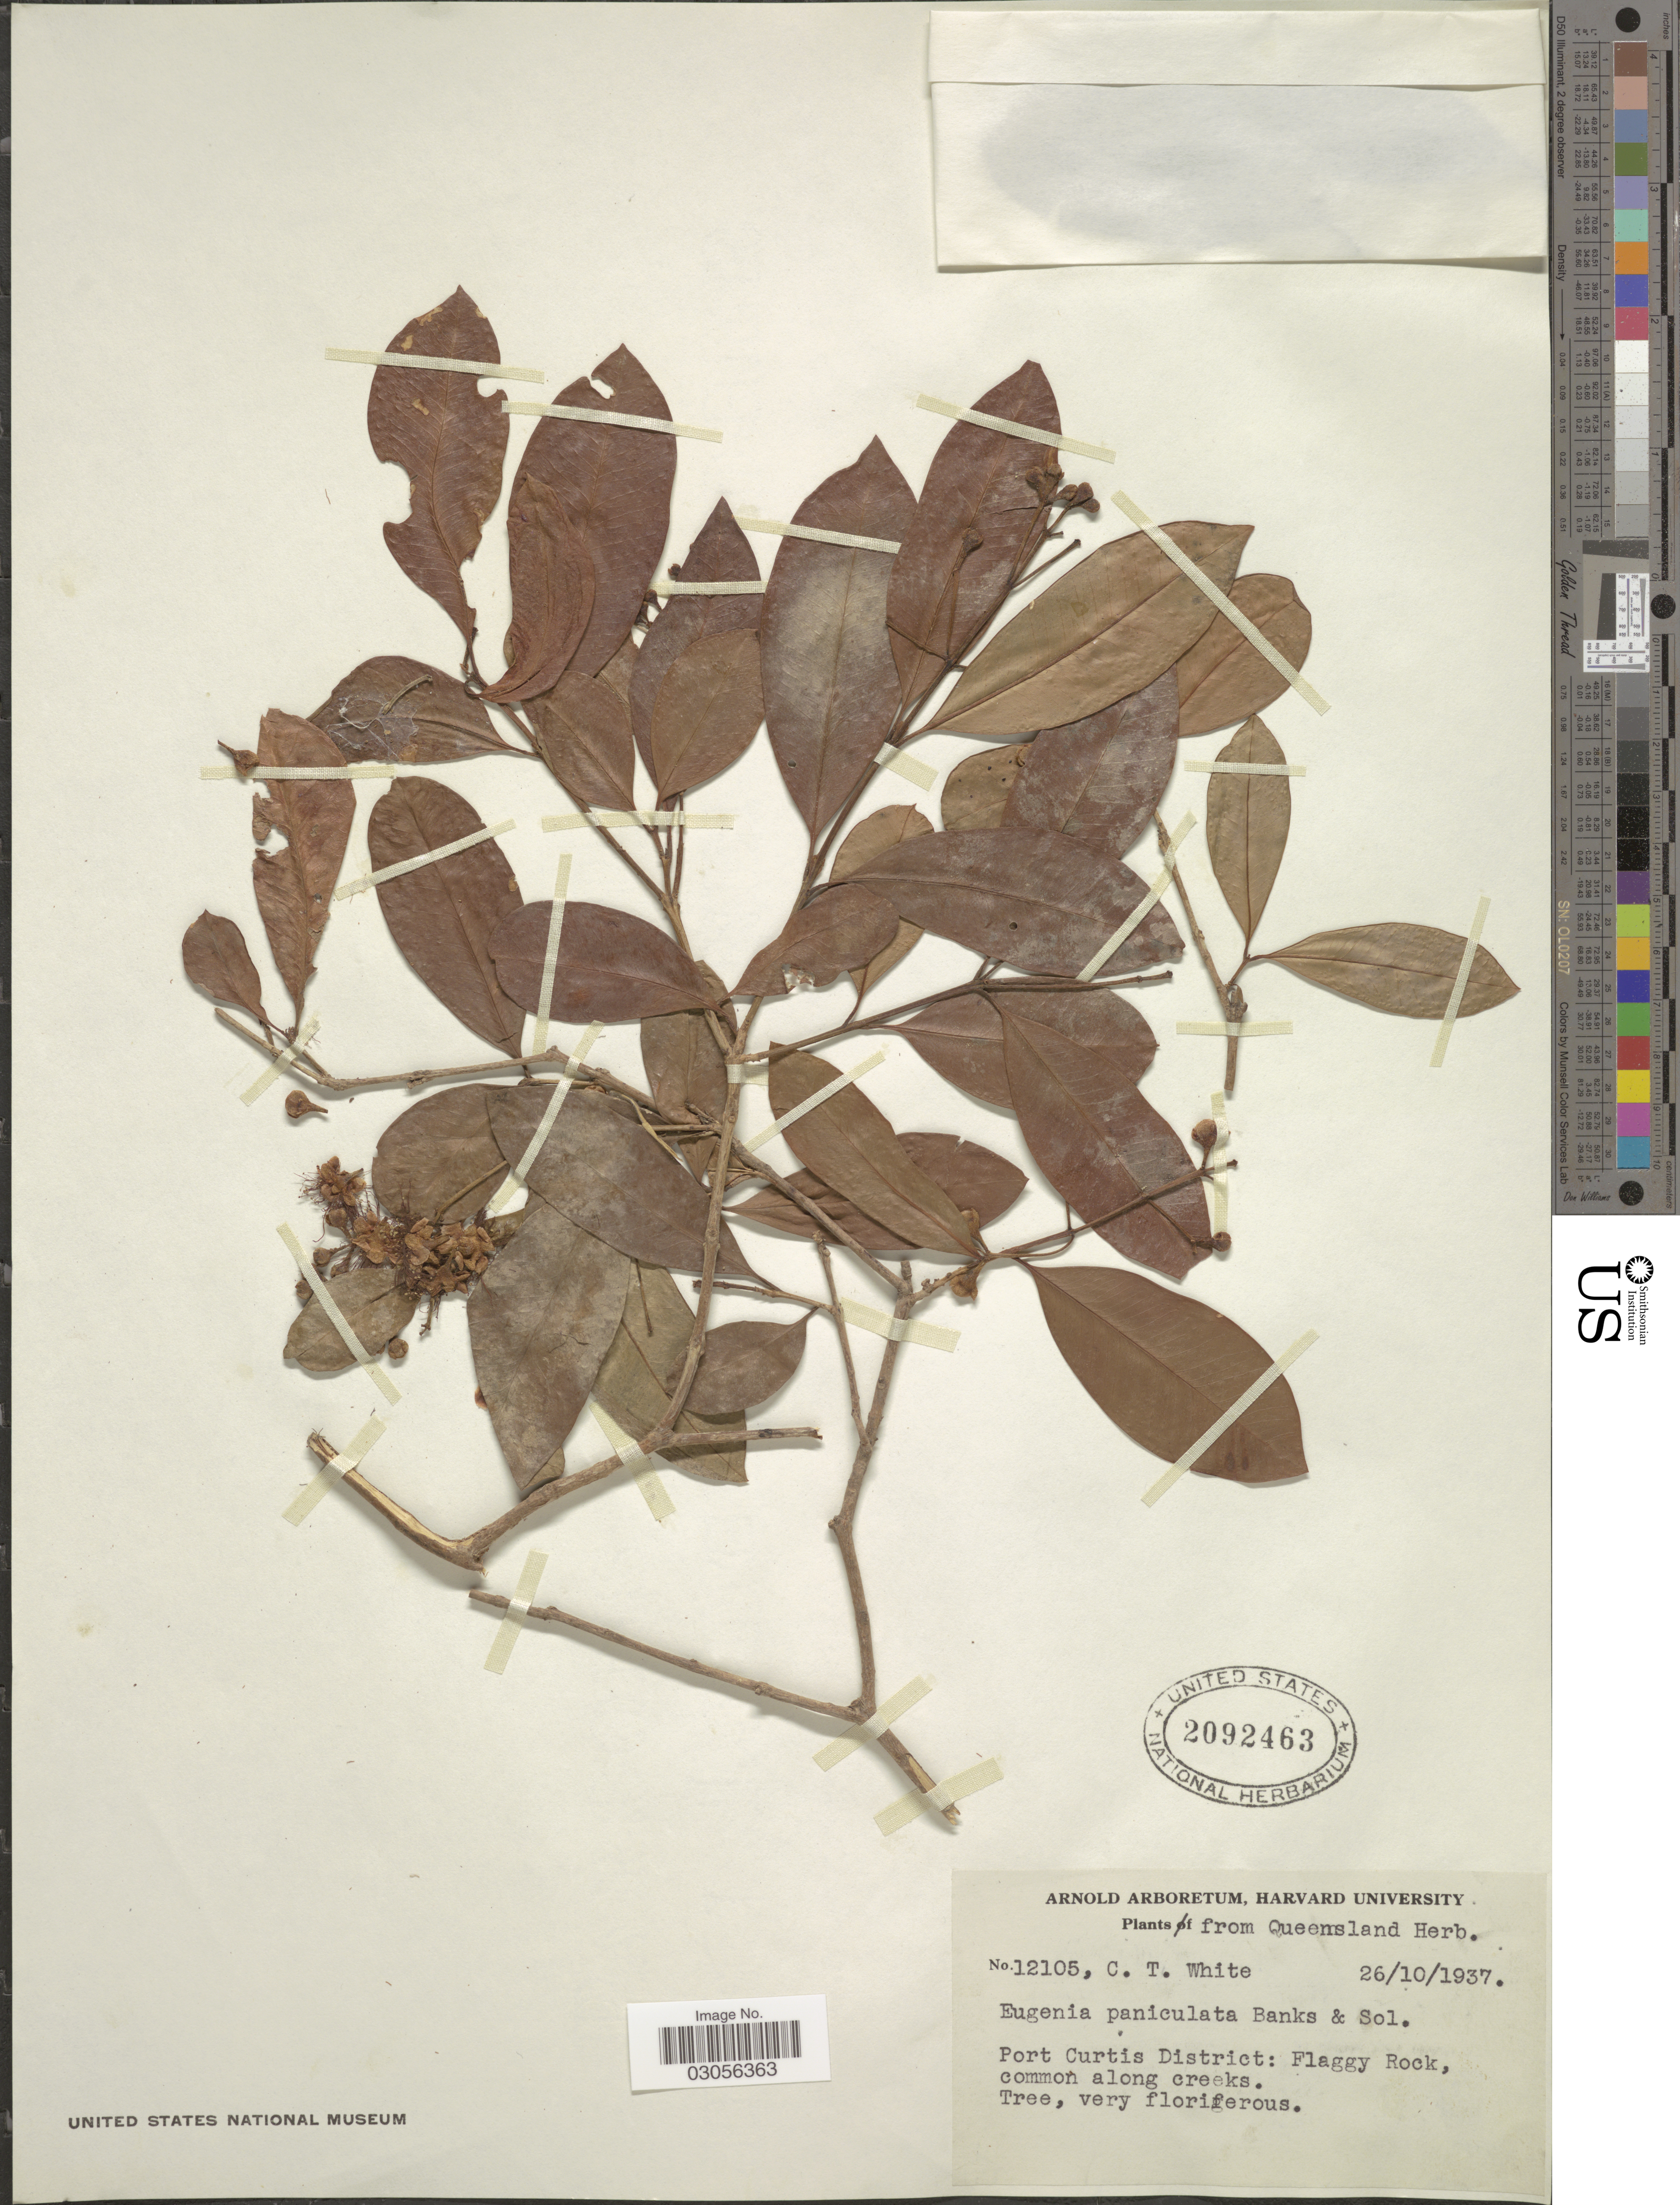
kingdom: Plantae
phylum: Tracheophyta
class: Magnoliopsida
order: Myrtales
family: Myrtaceae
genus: Syzygium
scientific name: Syzygium australe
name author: (J.C. Wendl. ex Link) B. Hyland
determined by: Guymer, G. P.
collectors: C. T. White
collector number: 12105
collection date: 1937-10-26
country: Australia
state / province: Queensland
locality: Port Curtis District: Flaggy Rock.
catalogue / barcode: US 2092463